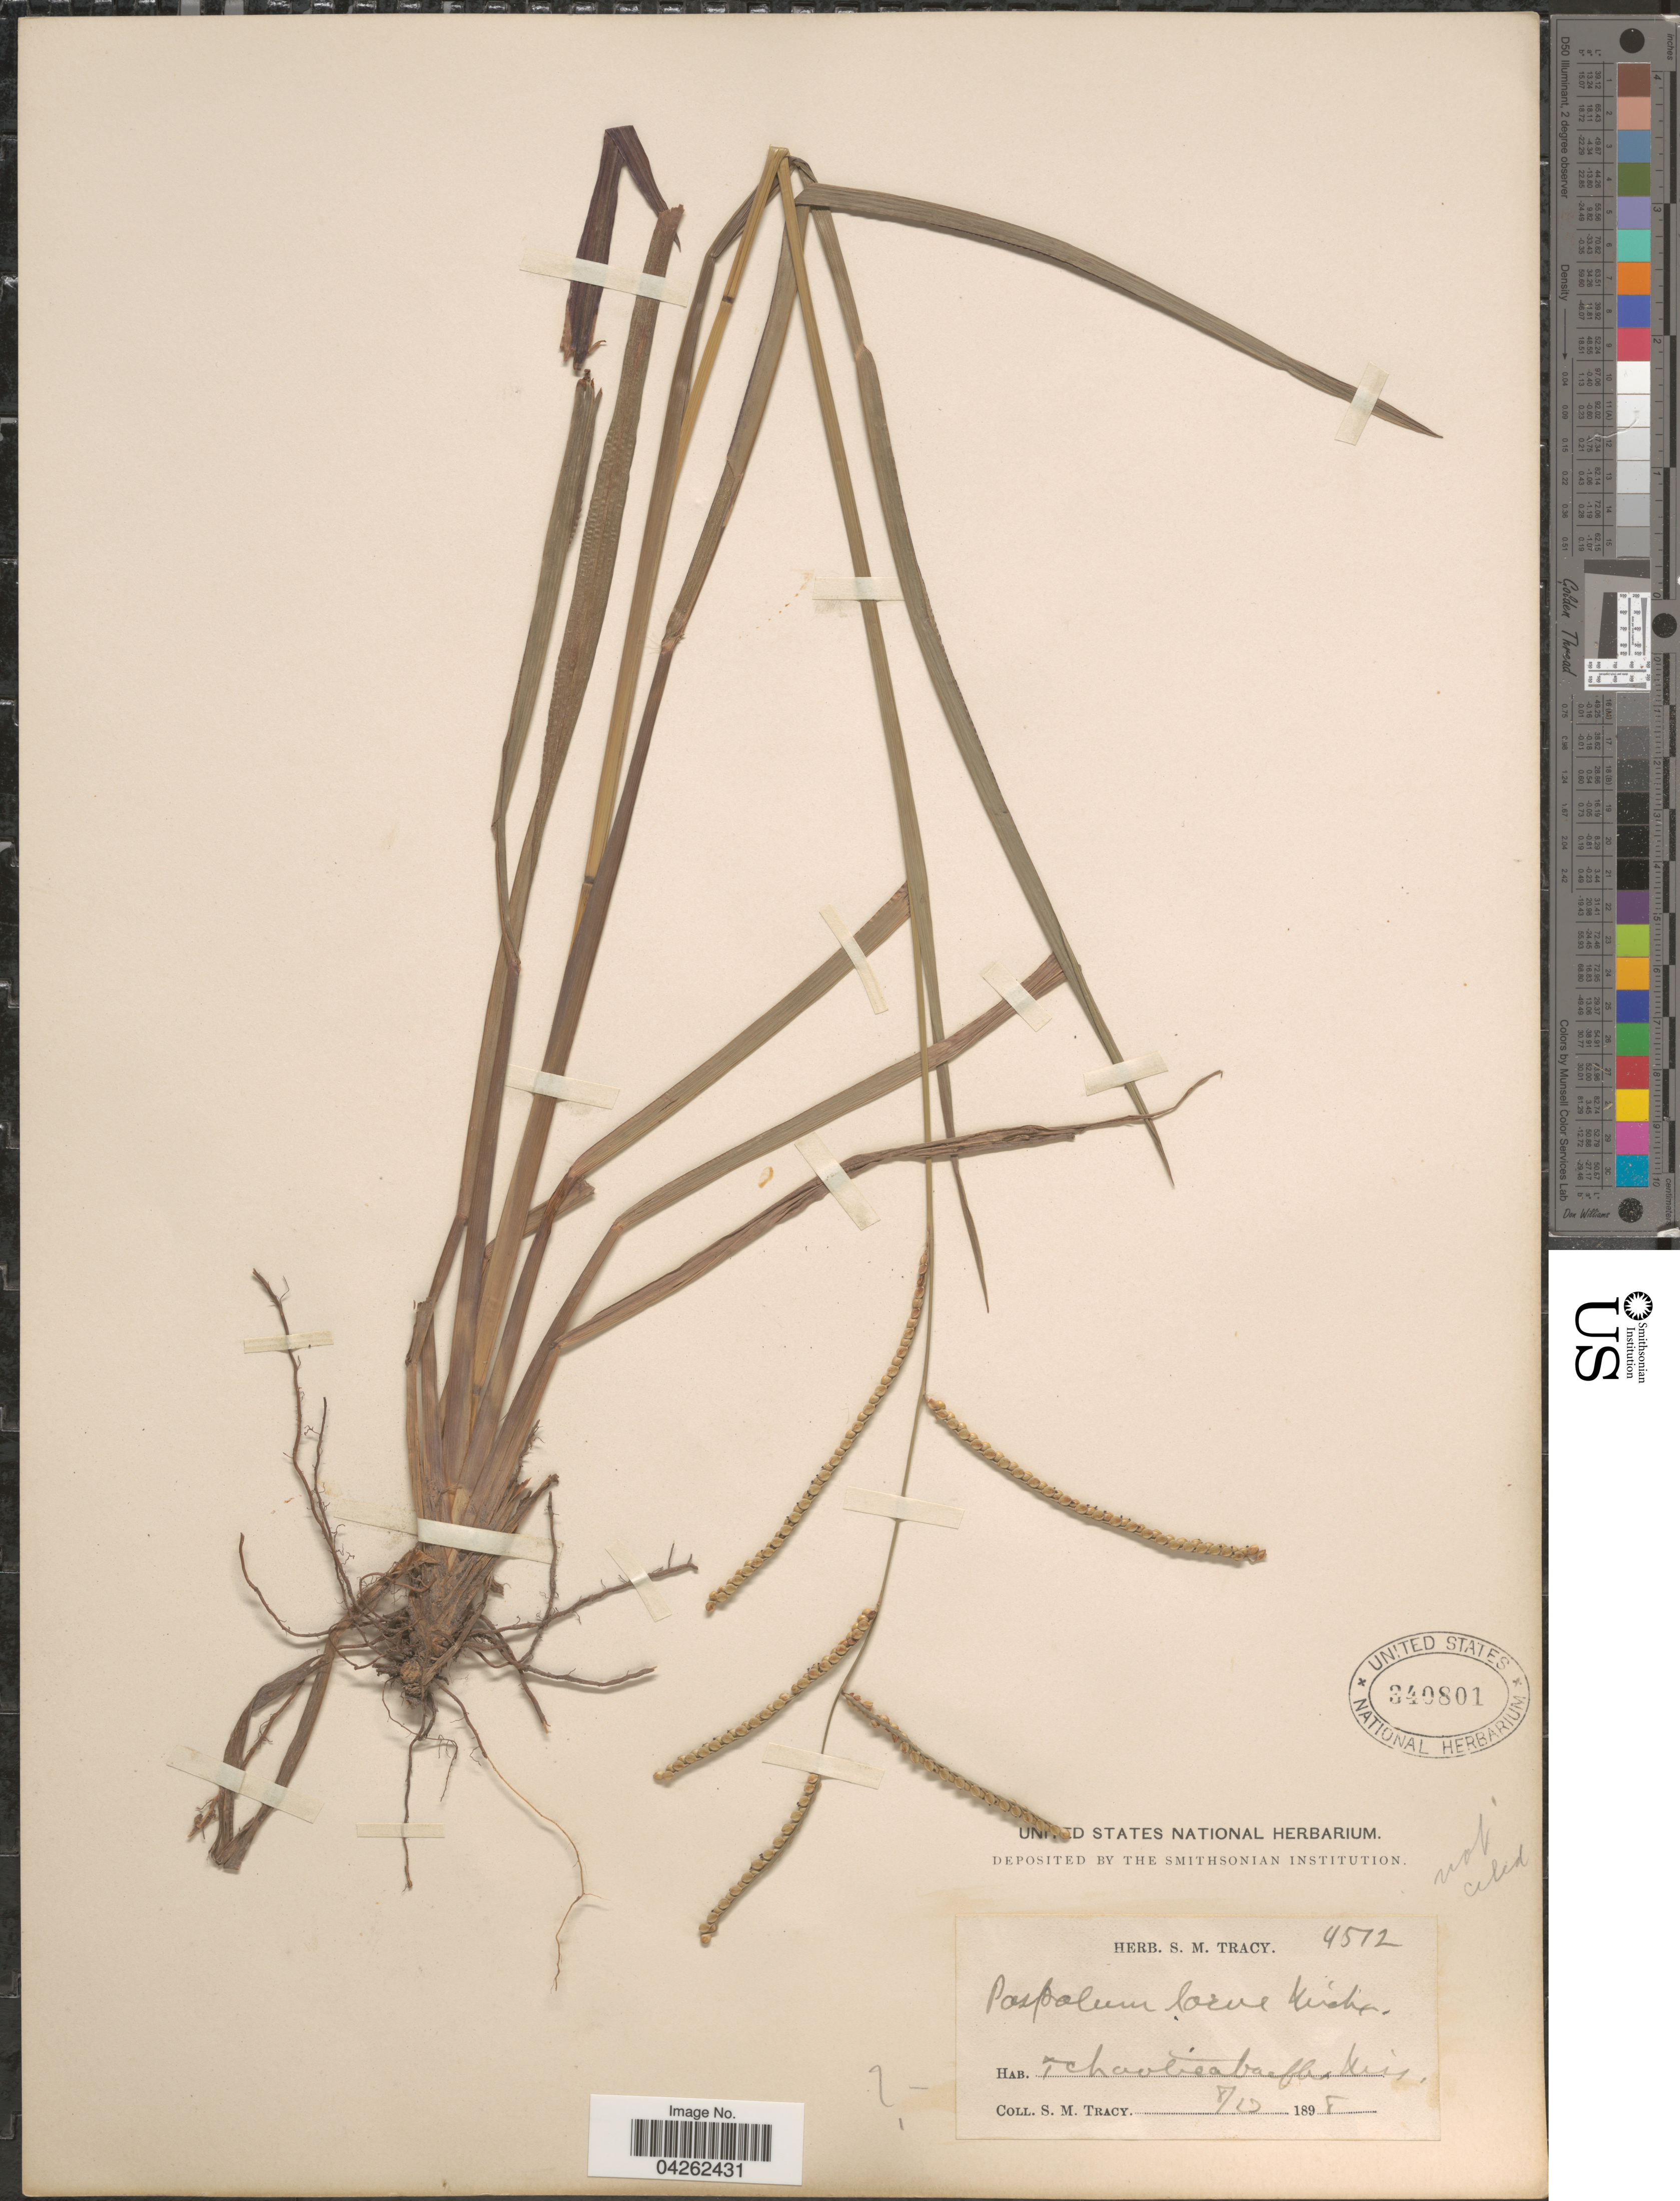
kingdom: Plantae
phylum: Tracheophyta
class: Liliopsida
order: Poales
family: Poaceae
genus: Paspalum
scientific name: Paspalum laeve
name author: Michx.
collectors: S. M. Tracy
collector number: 4512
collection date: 1898-08-12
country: United States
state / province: Mississippi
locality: Tchaobeabaeffa. [interpreted]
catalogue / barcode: US 340801